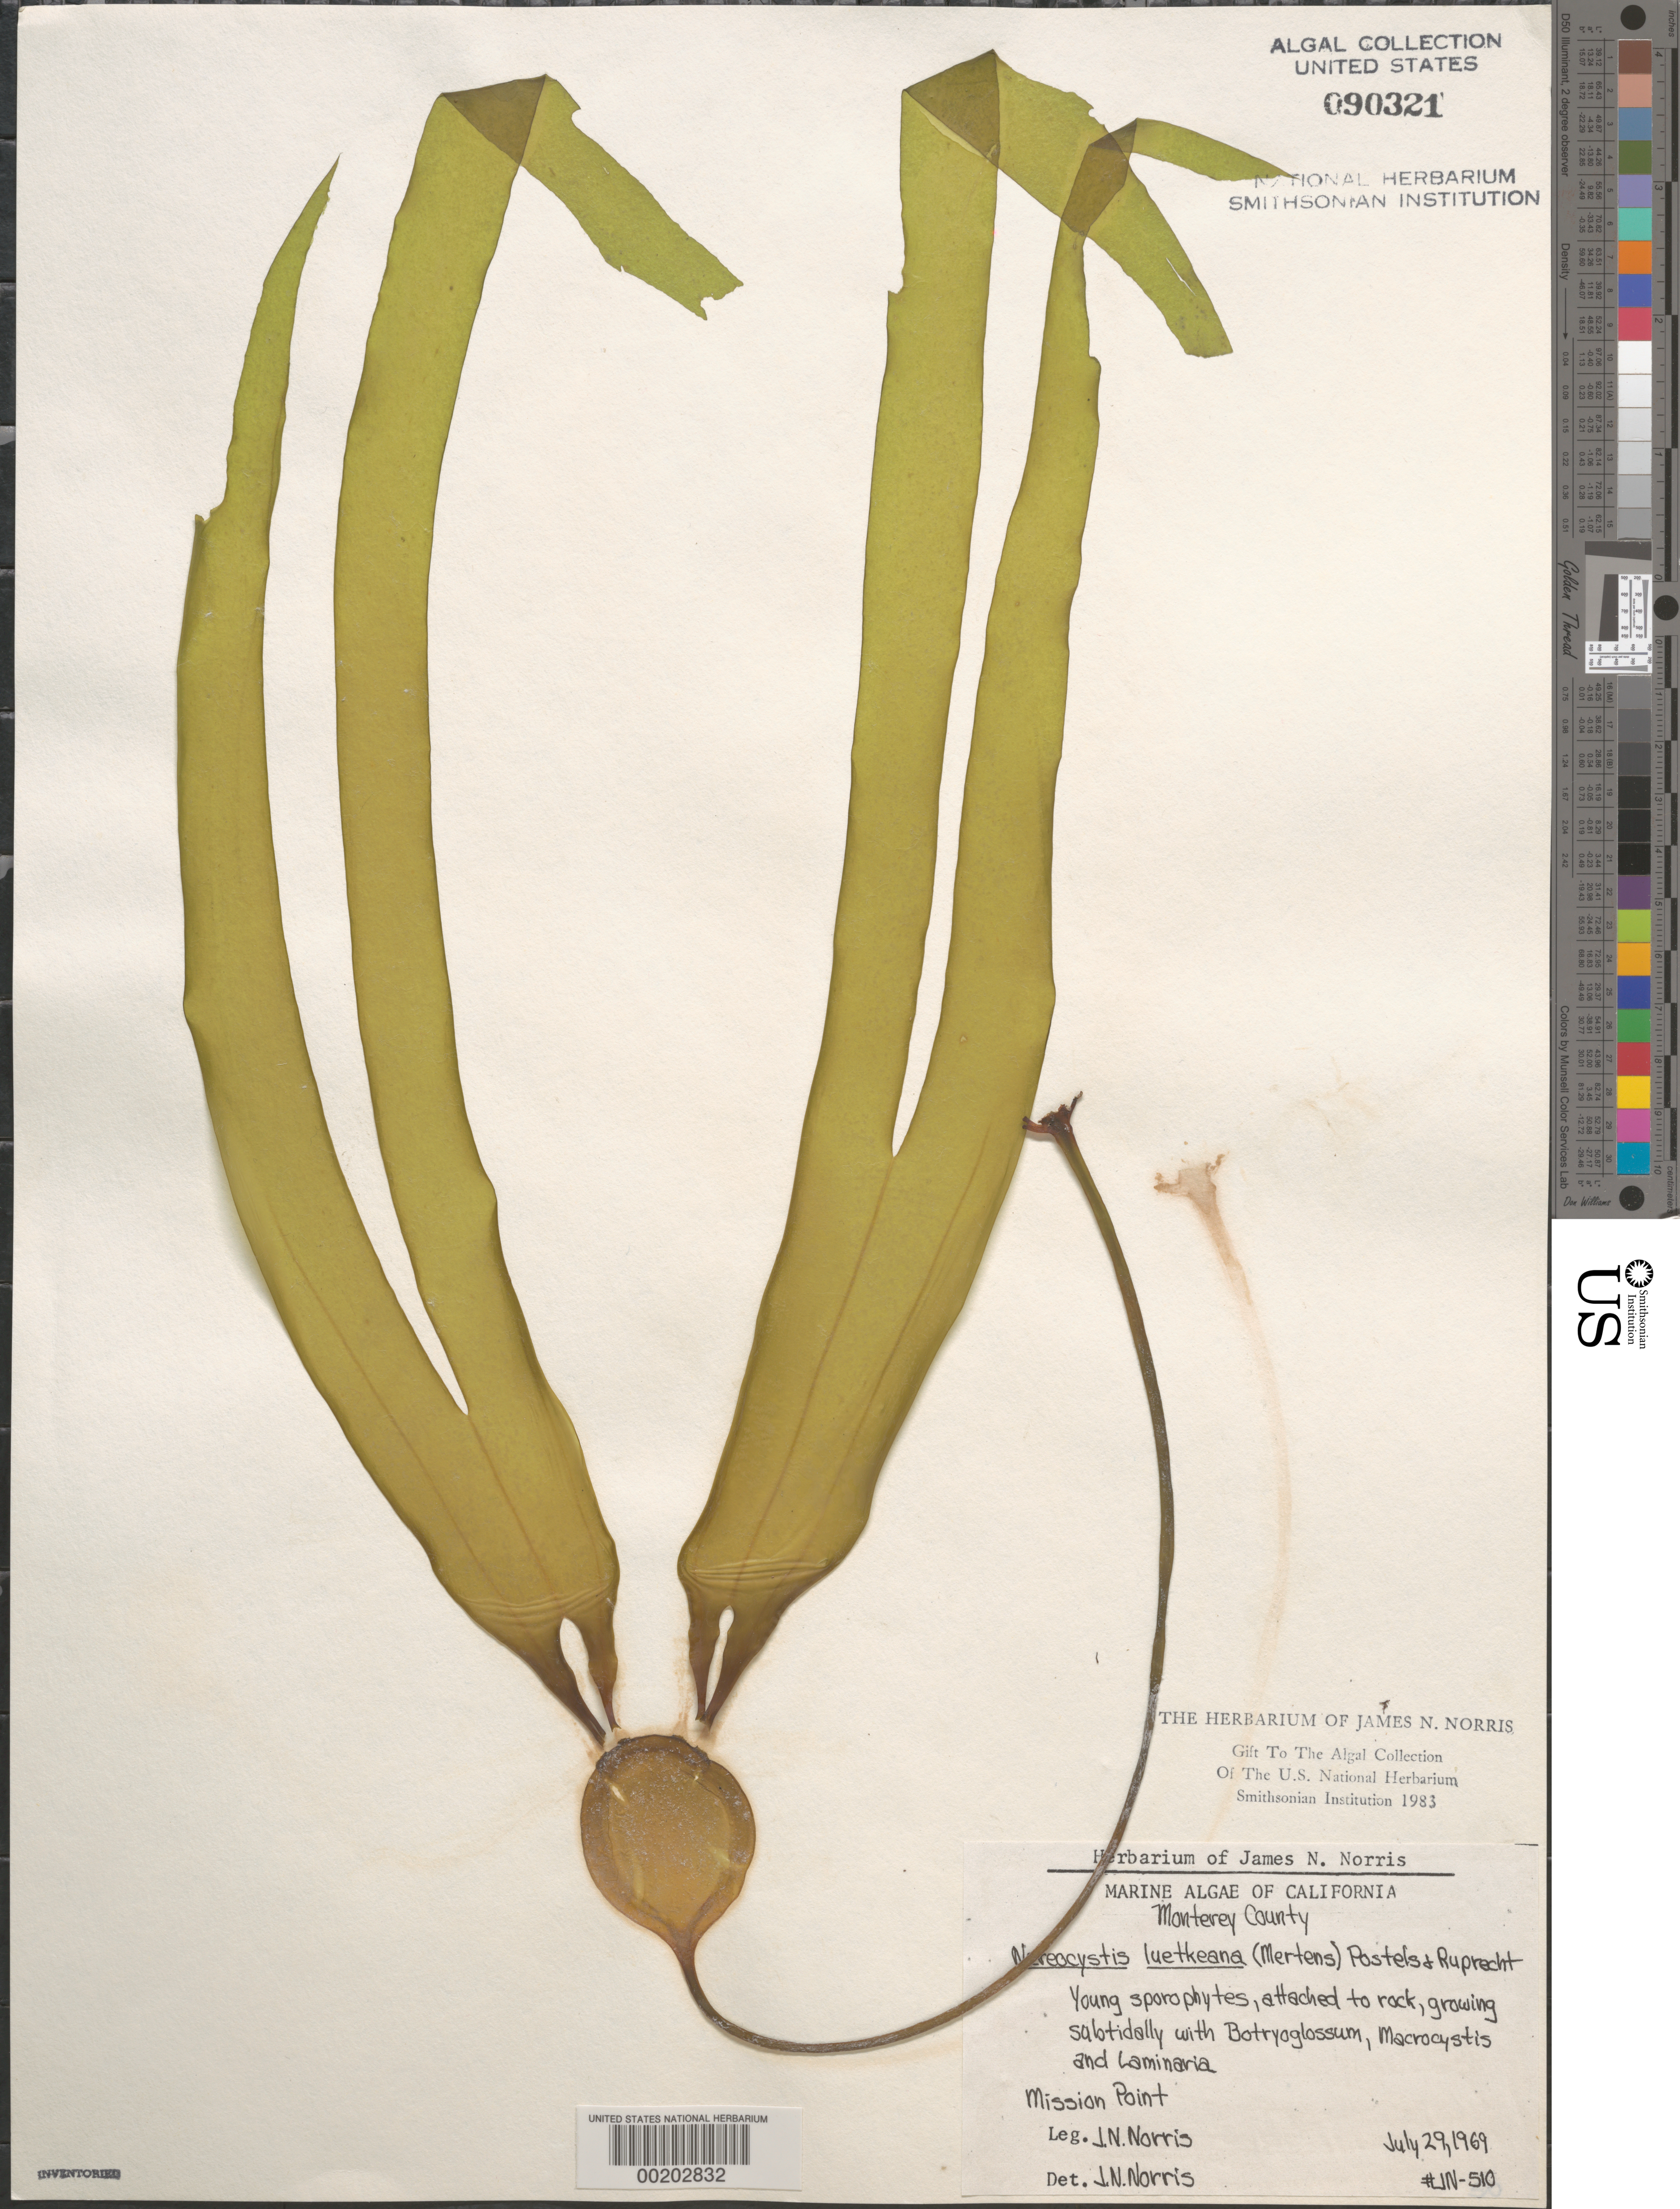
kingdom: Chromista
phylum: Ochrophyta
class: Phaeophyceae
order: Laminariales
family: Laminariaceae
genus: Nereocystis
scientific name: Nereocystis luetkeana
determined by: Norris, James N.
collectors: J. N. Norris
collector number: JN-510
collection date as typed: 29 Jul 1969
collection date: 1969-07-29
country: United States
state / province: California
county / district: Monterey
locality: Mission Point, Carmel Beach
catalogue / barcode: US 90321